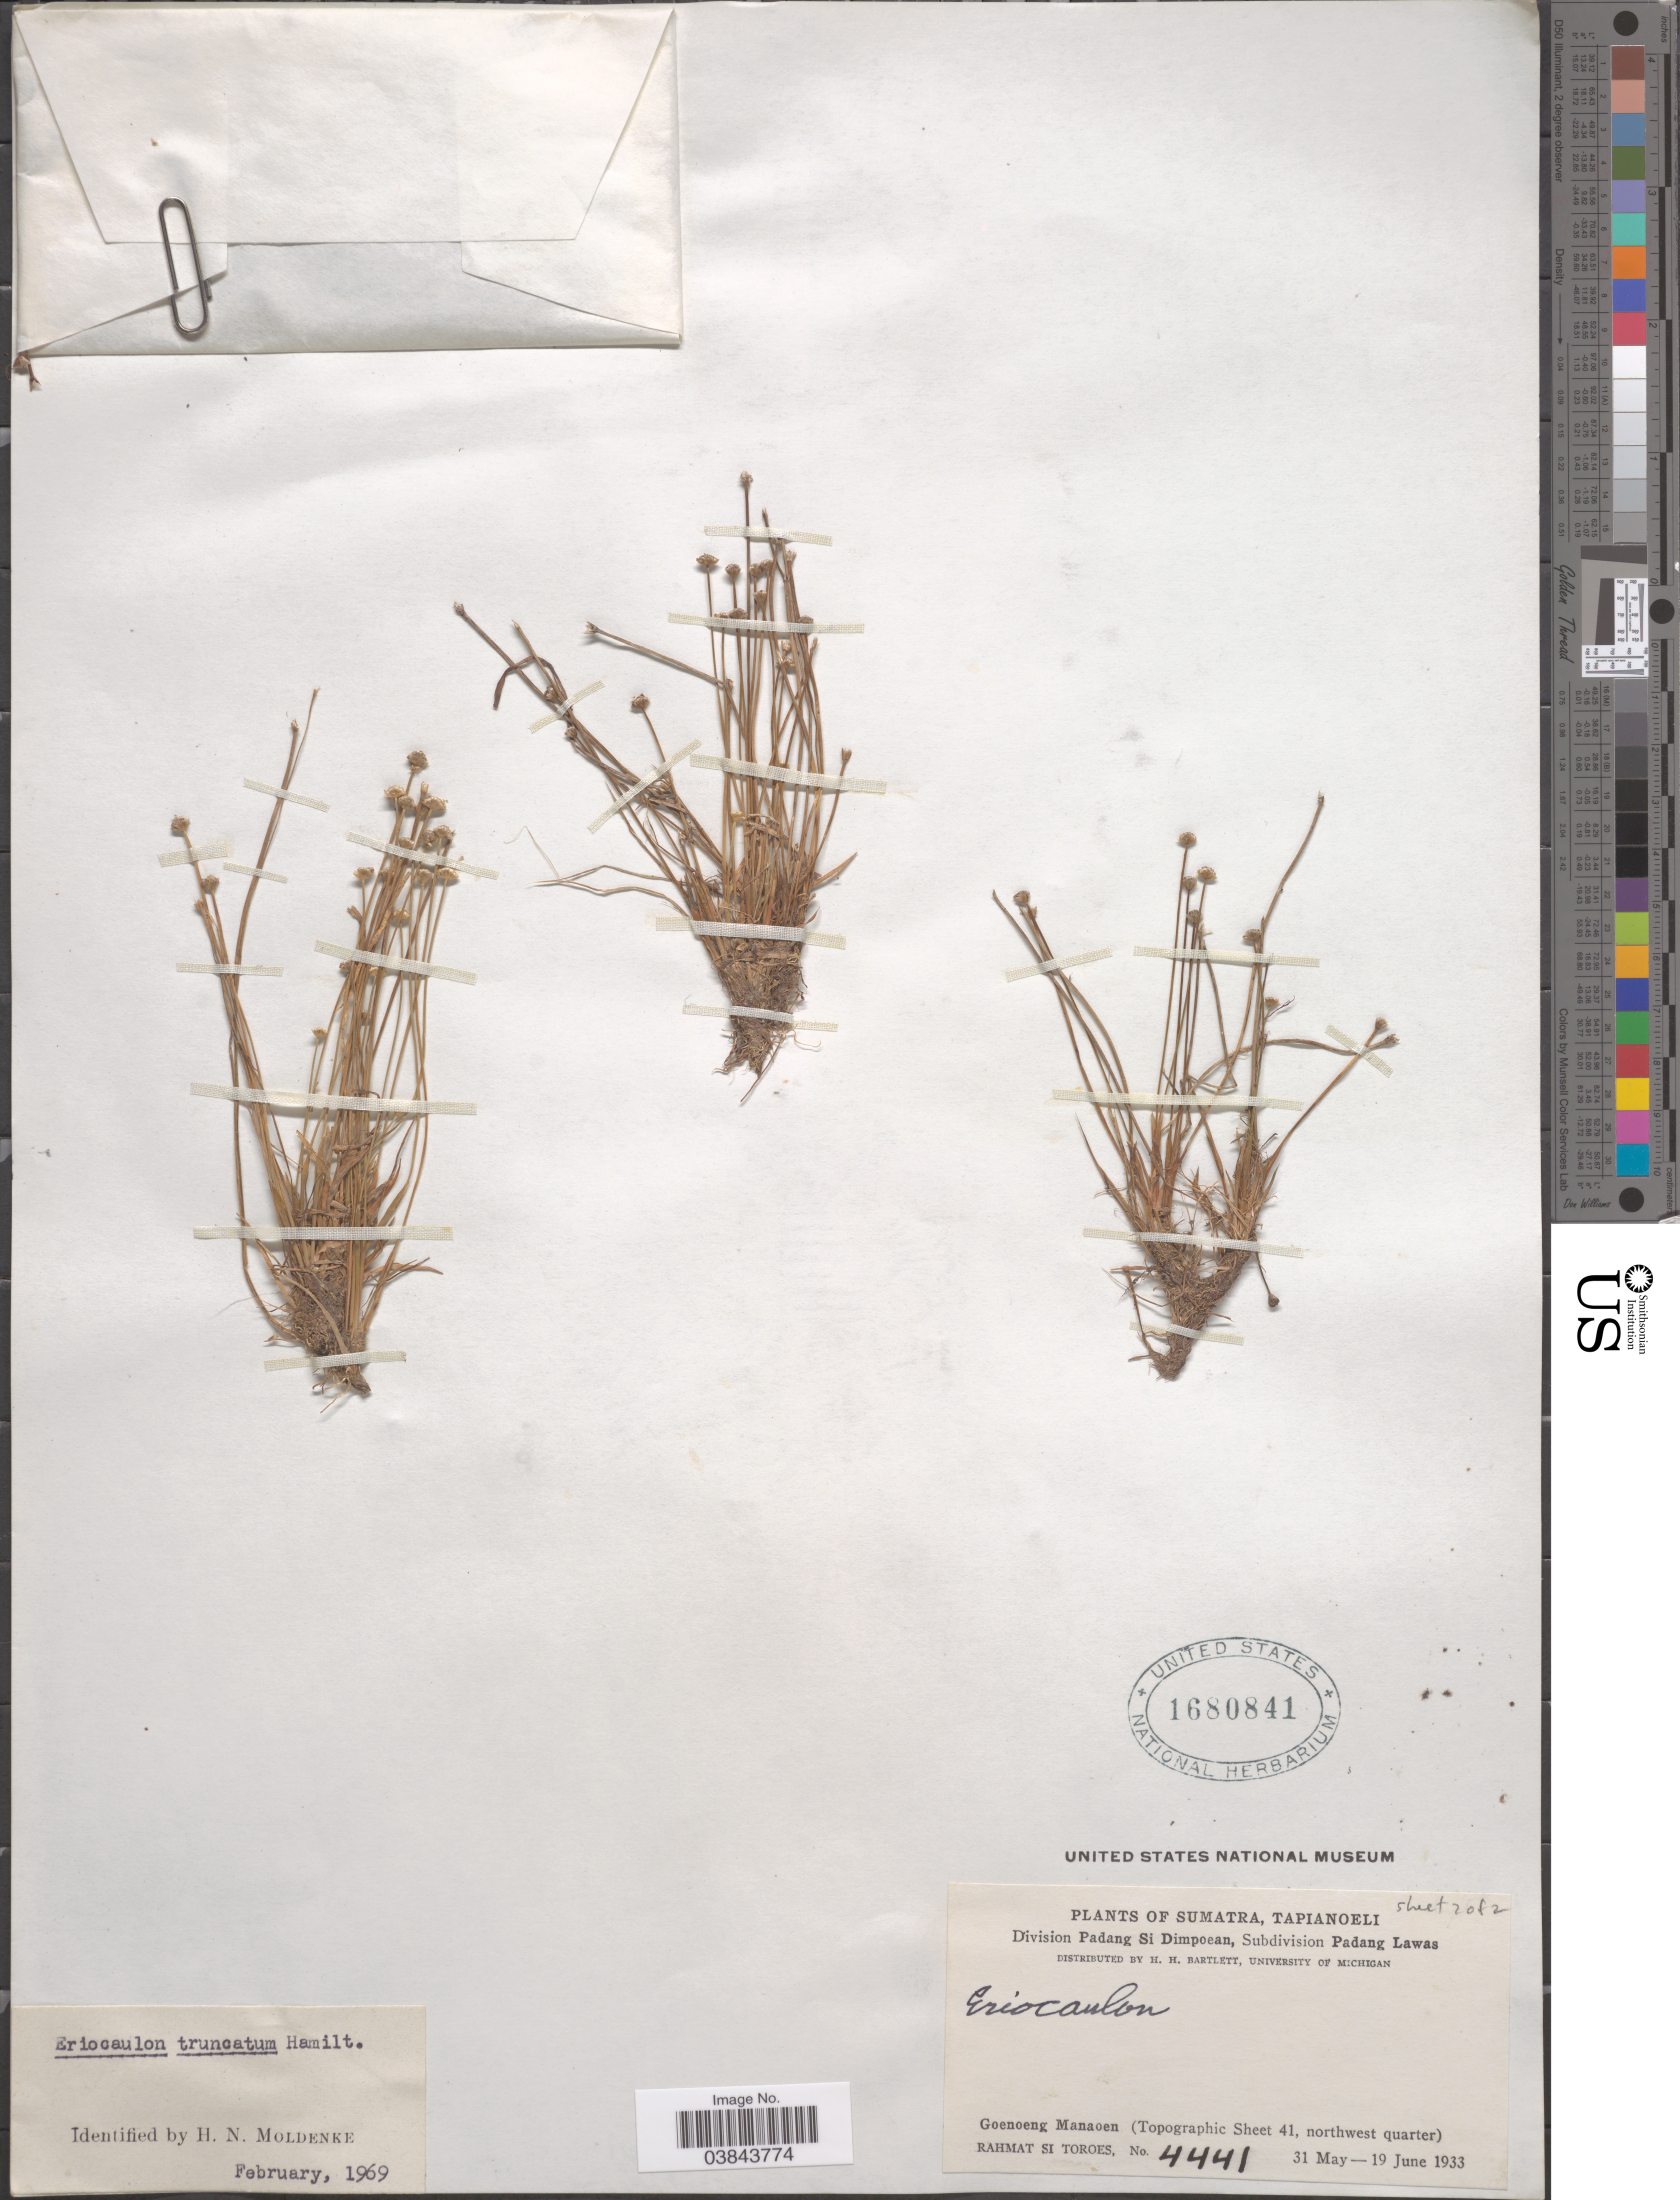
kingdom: Plantae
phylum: Tracheophyta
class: Liliopsida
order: Poales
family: Eriocaulaceae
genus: Eriocaulon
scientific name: Eriocaulon truncatum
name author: Buch.-Ham. ex Mart.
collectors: Rahmat Si Boeea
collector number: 4441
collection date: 1933-05-31/1933-06-19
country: Indonesia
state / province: Sumatra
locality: Tapianoeli. Division Padang Si Dimpoean, Subdivision Padang Lawas. Goenoeng Manaoen (Topographic Sheet 41, northwest quarter).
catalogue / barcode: US 1680841